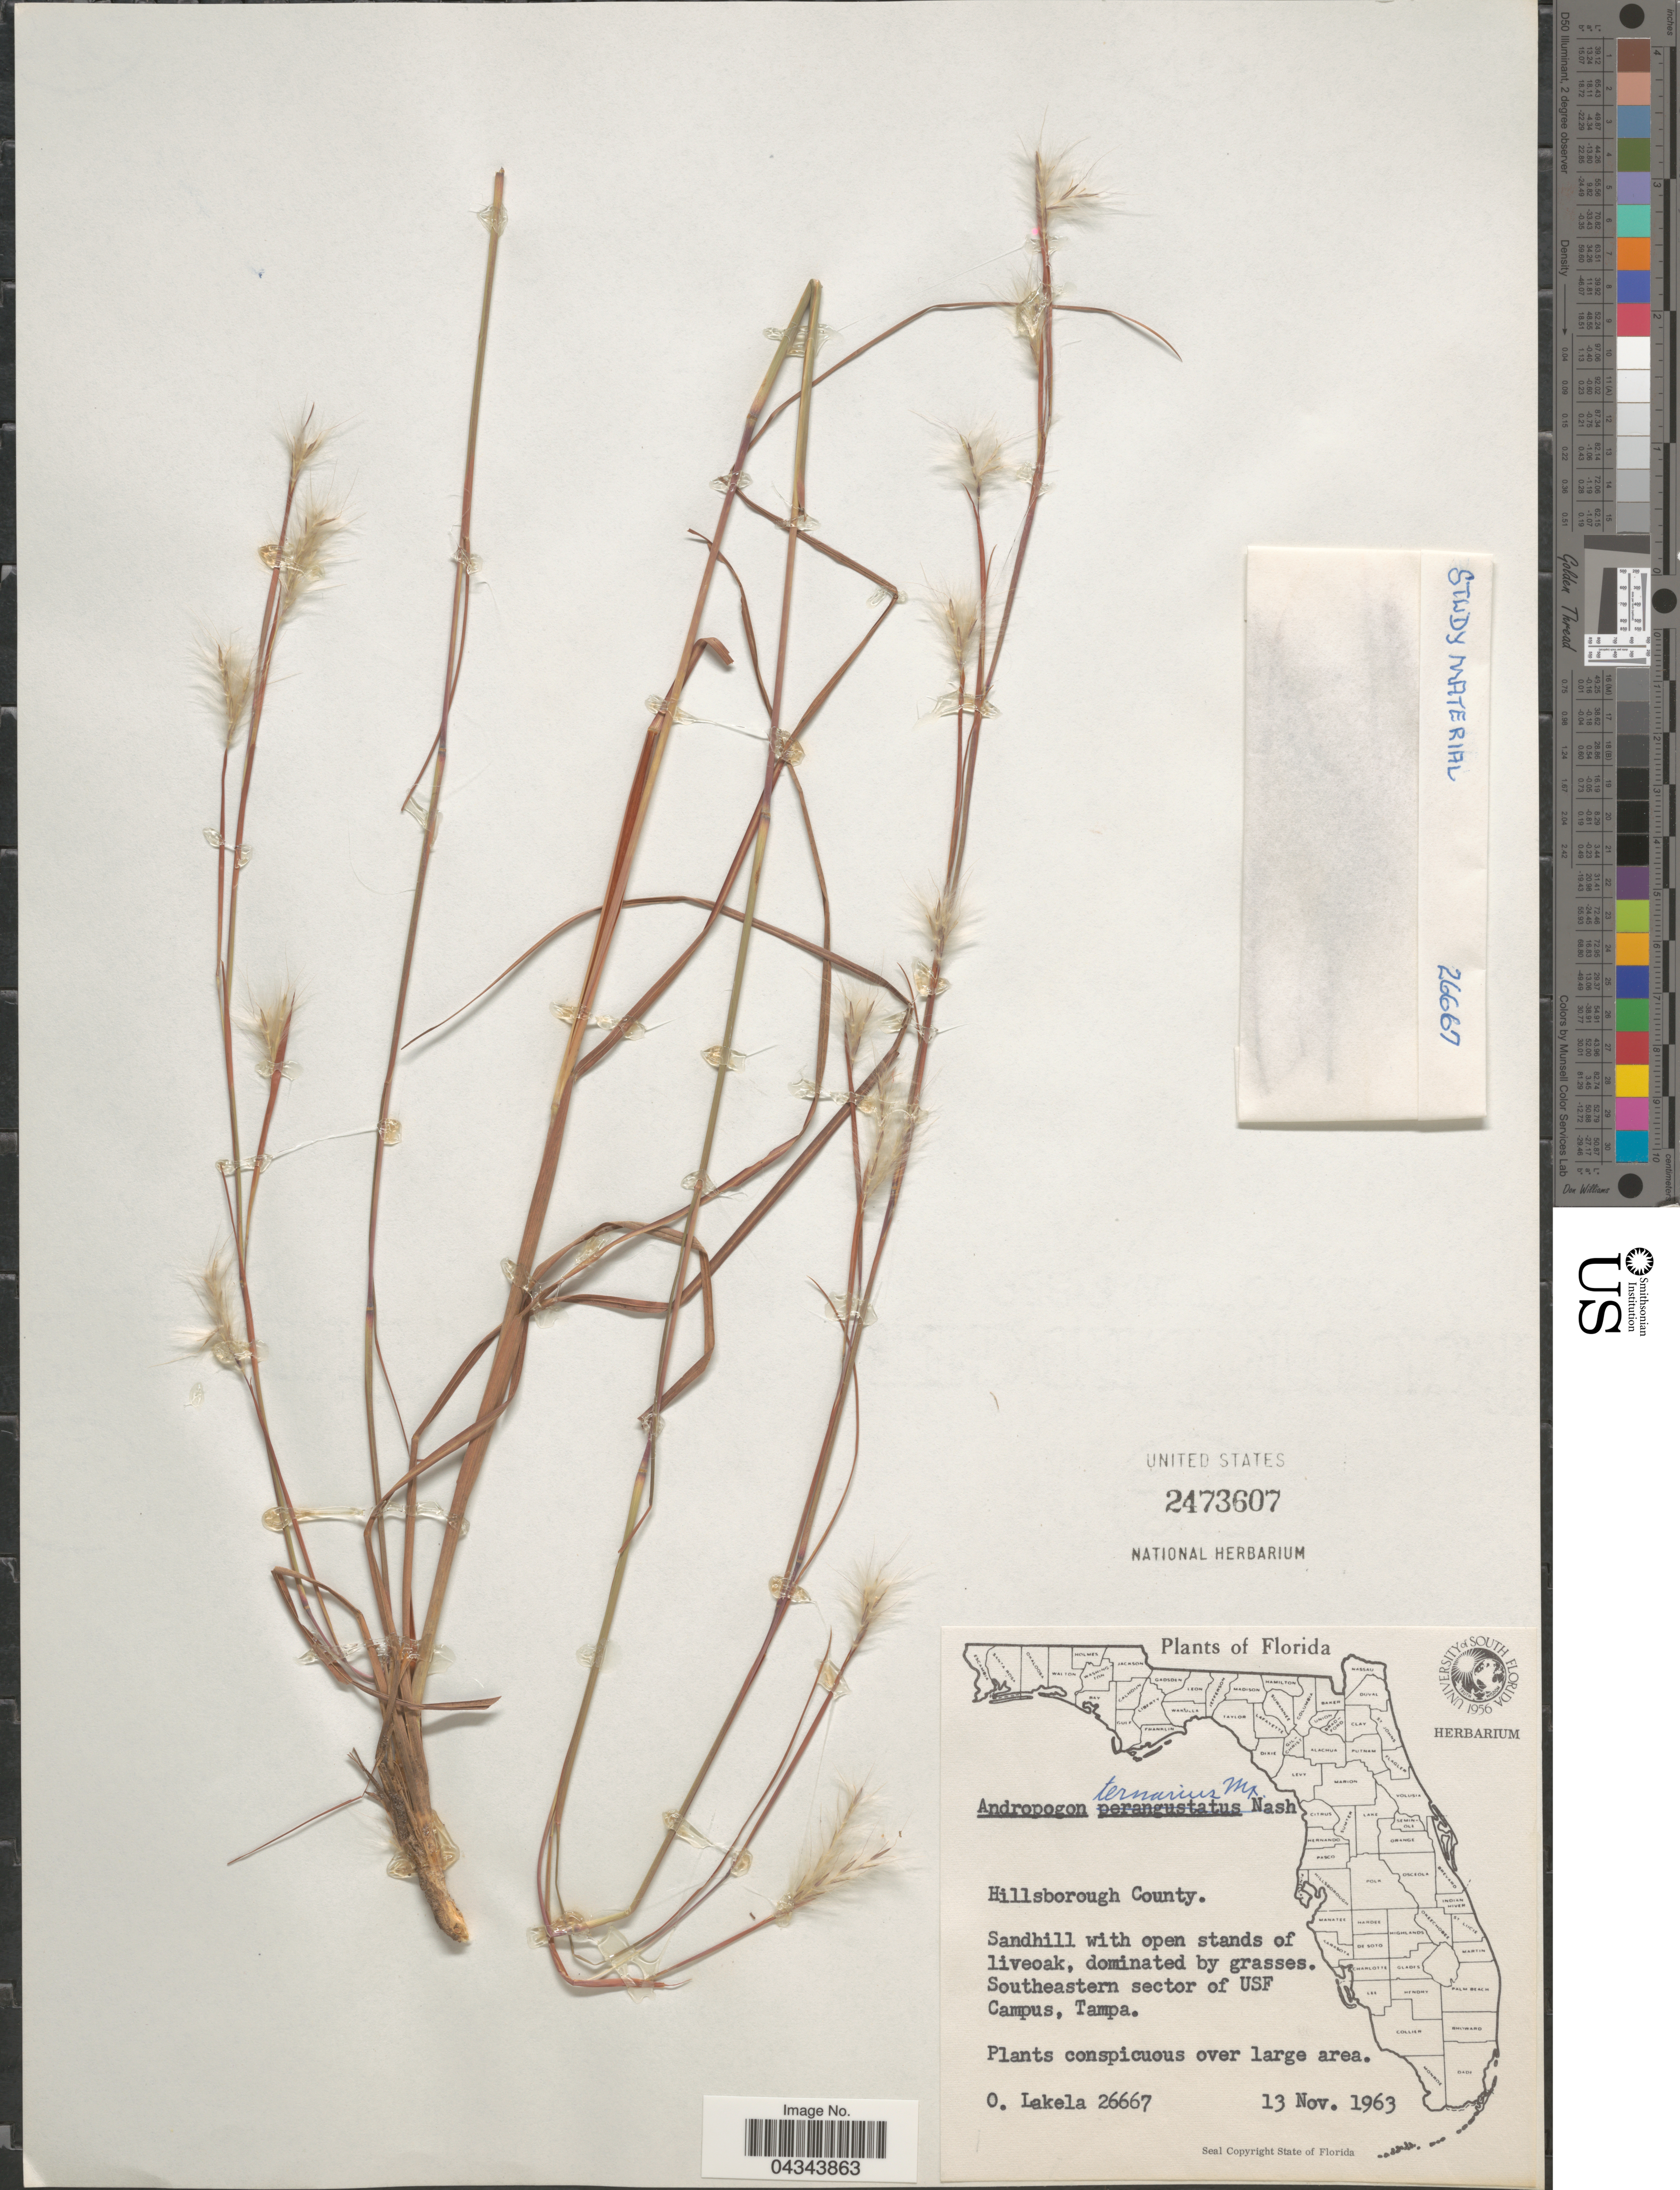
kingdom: Plantae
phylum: Tracheophyta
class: Liliopsida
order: Poales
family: Poaceae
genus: Andropogon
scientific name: Andropogon ternarius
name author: Michx.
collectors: O. Lakela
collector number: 26667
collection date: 1963-11-13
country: United States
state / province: Florida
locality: Hillsborough County. Sandhill with open stands of liveoak. Southeastern sector of USF Campus, Tampa.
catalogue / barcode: US 2473607